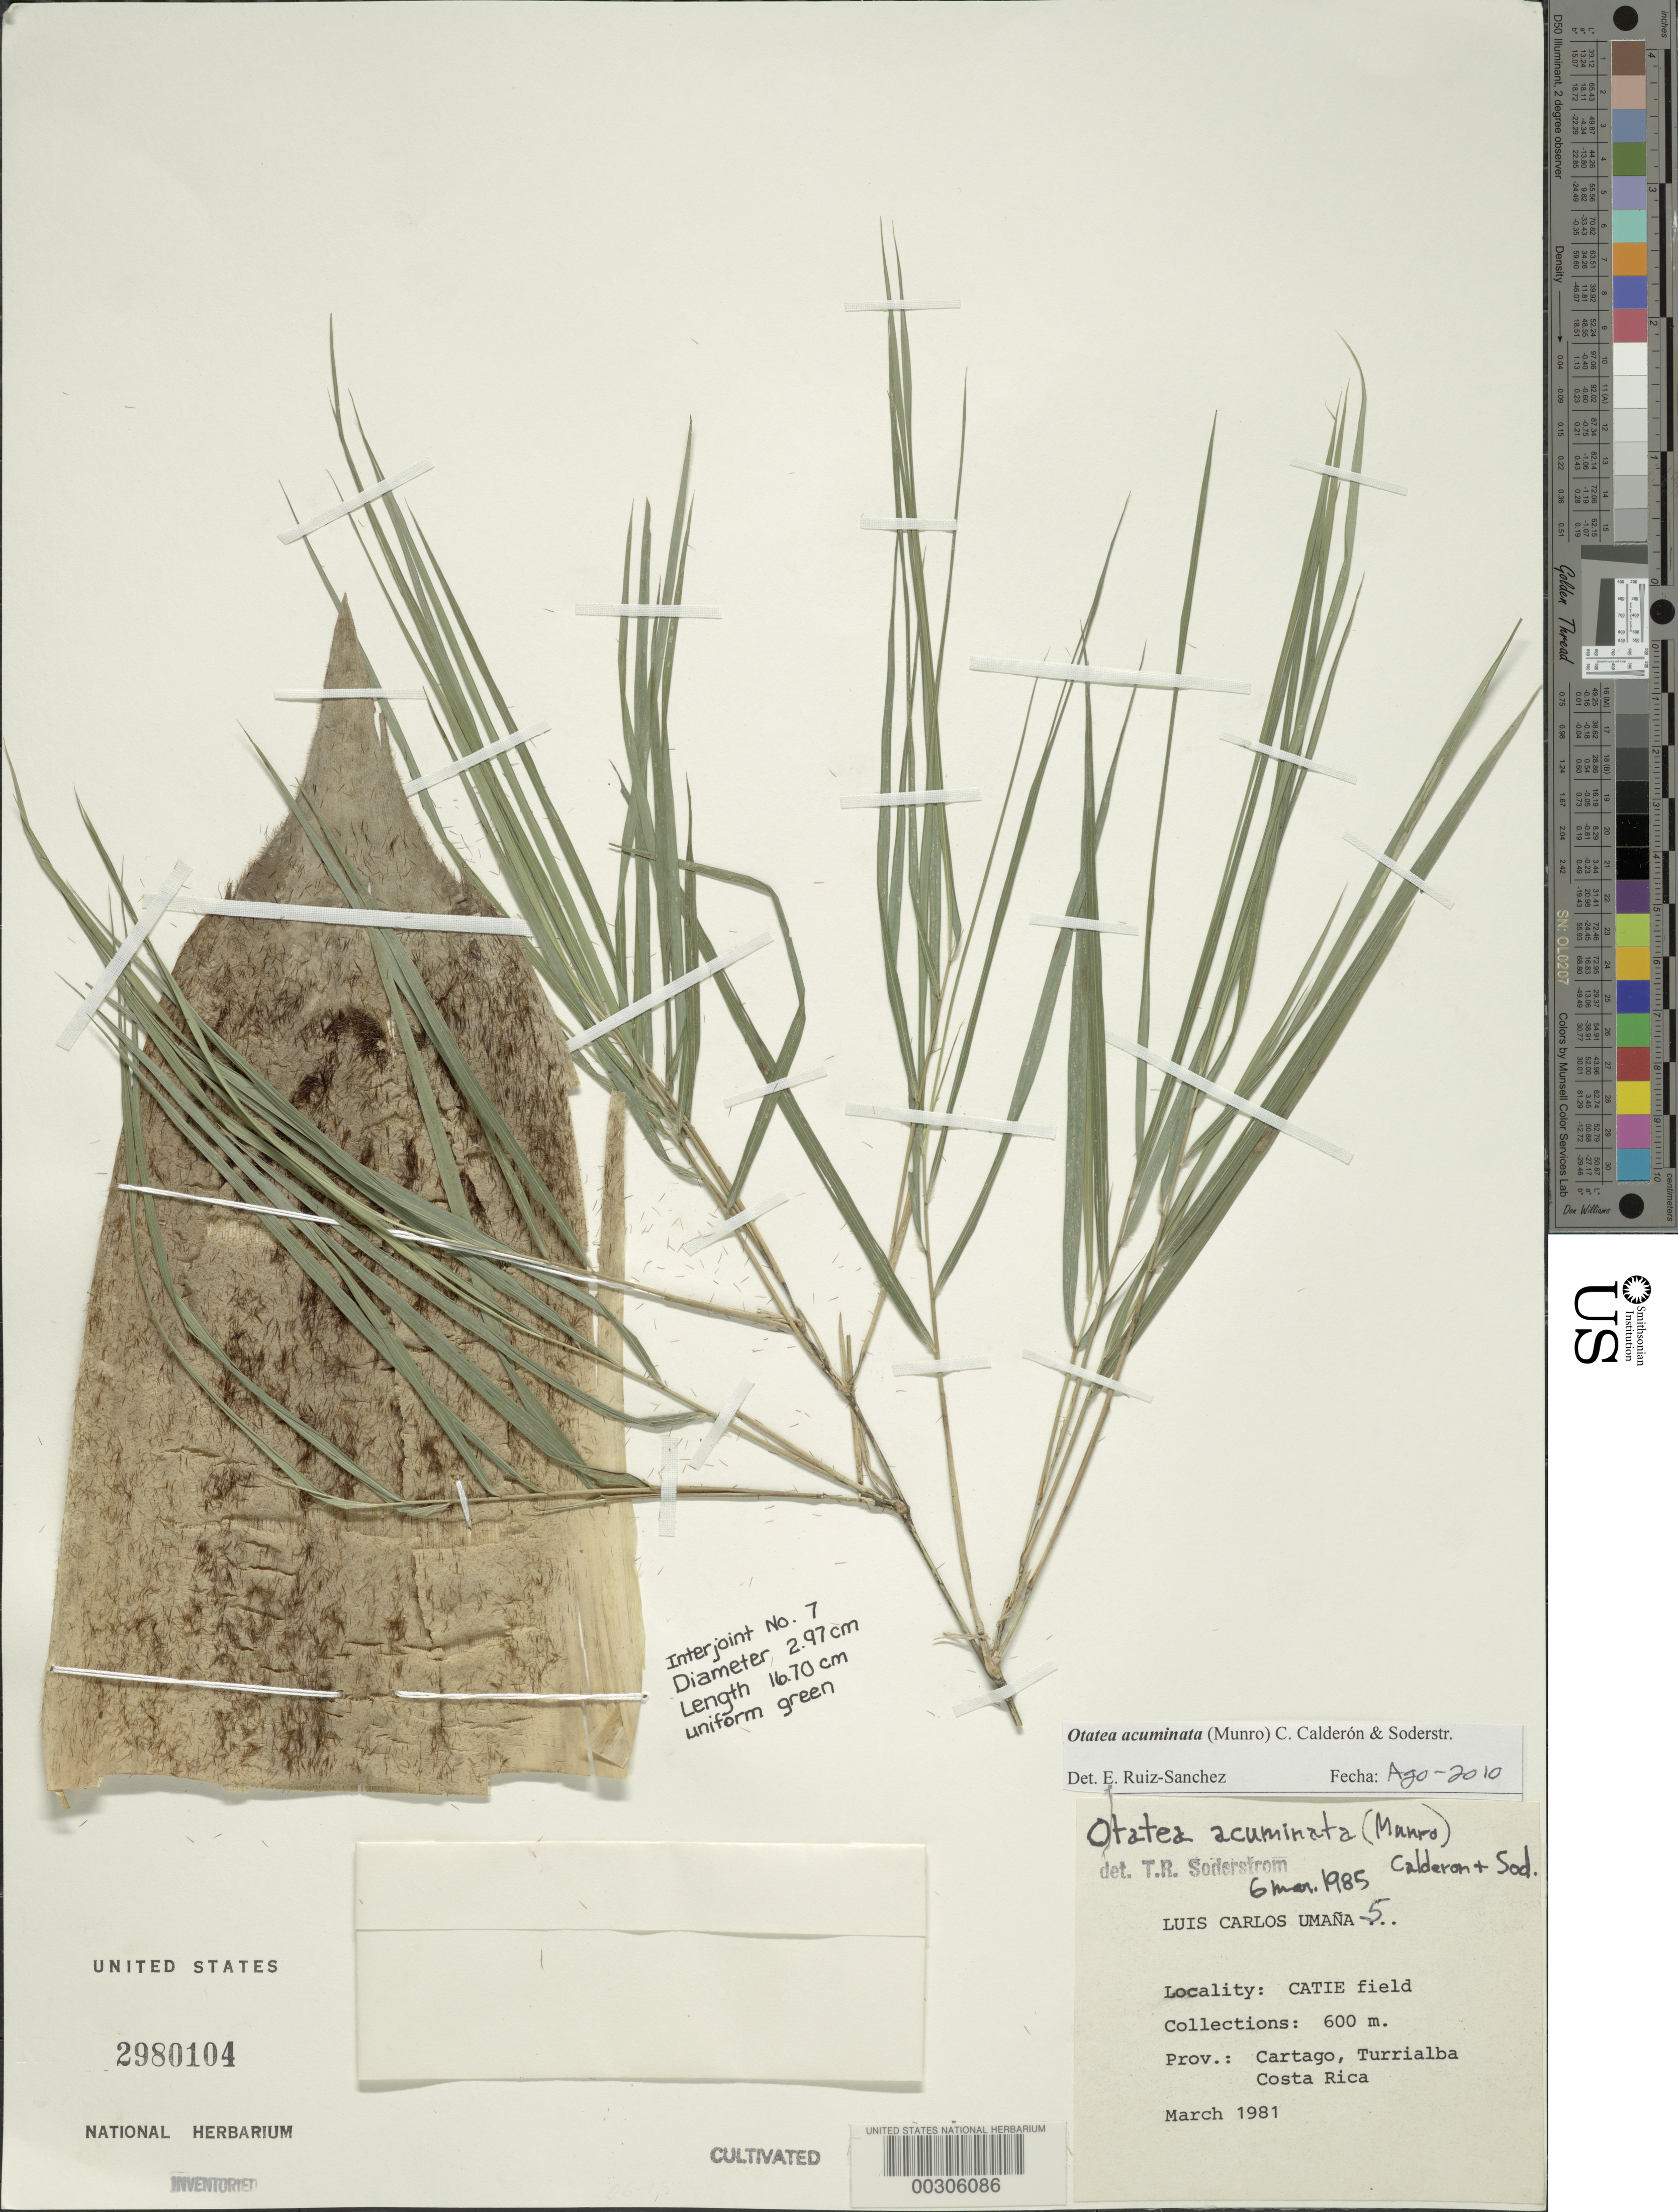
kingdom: Plantae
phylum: Tracheophyta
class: Liliopsida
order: Poales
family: Poaceae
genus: Otatea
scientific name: Otatea acuminata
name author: (Munro) C. E. Calderón & Soderstr.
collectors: L. C. Umaña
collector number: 5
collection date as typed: Mar 1981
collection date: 1981-03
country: Costa Rica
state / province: Cartago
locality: Turrialba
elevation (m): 600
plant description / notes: Cultivated at Catie field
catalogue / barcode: US 2980104